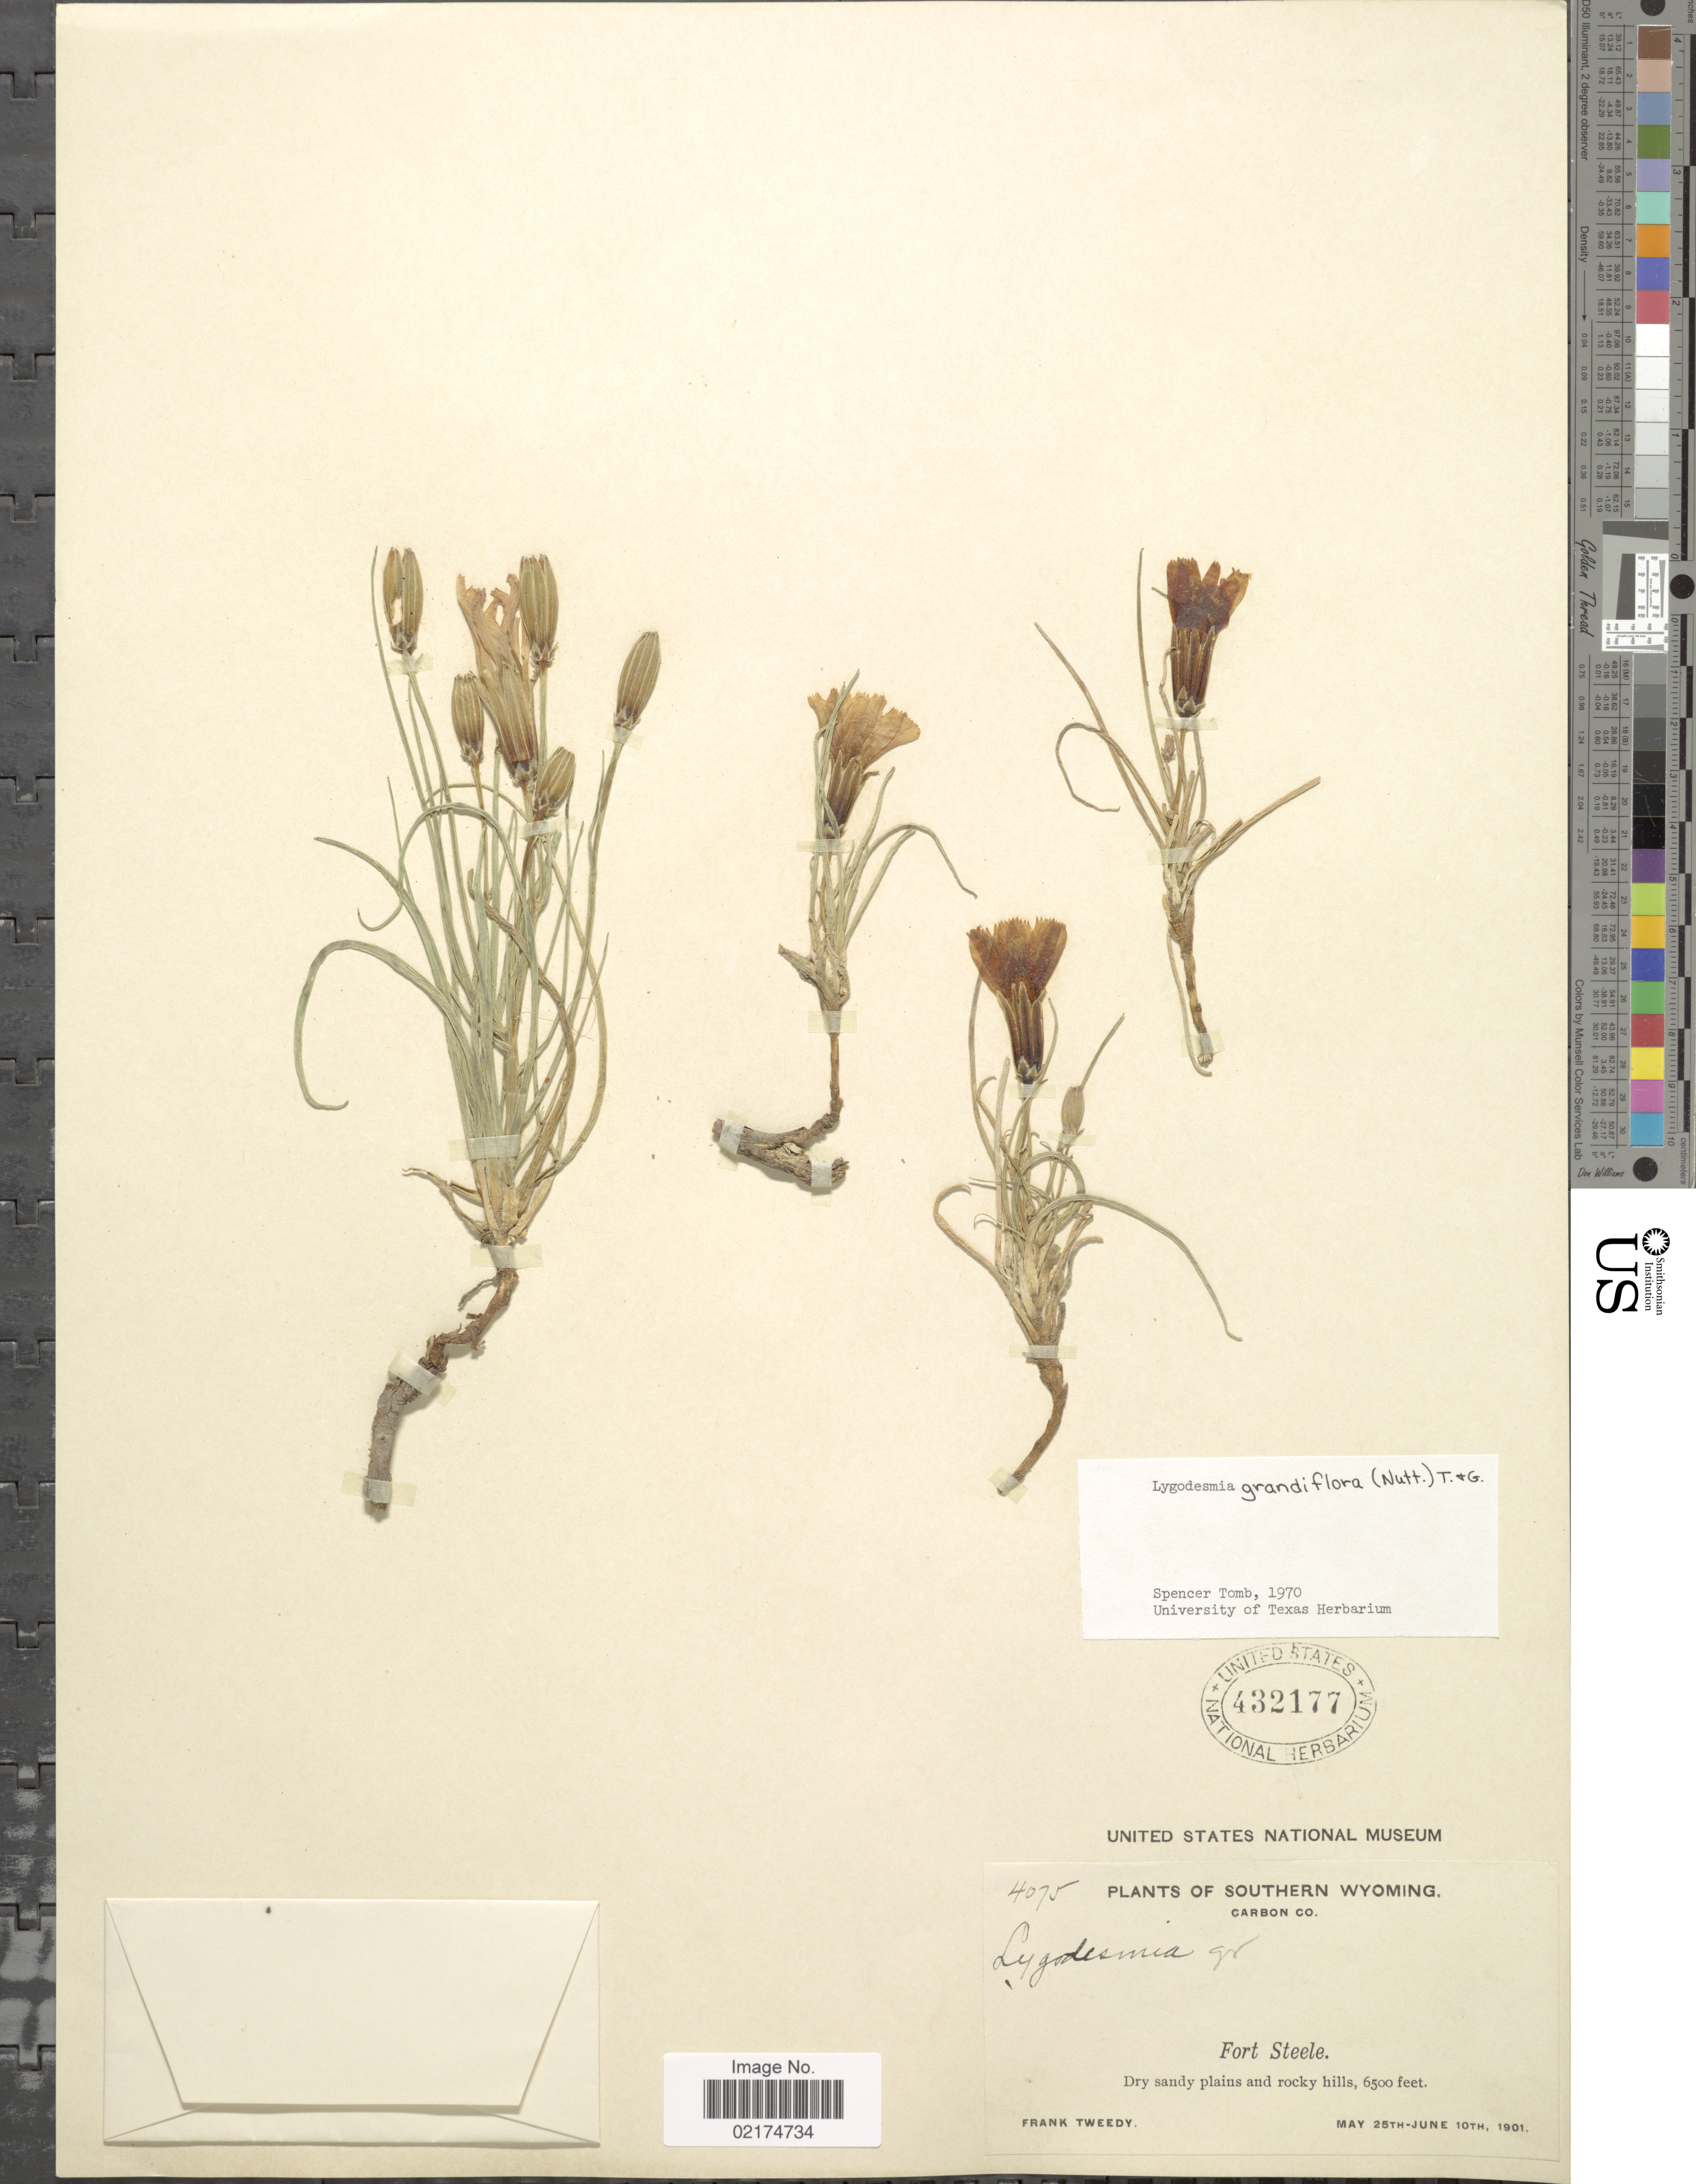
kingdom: Plantae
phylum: Tracheophyta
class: Magnoliopsida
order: Asterales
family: Asteraceae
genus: Lygodesmia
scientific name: Lygodesmia grandiflora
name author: Torr. & A. Gray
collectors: F. Tweedy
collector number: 4075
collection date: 1901-05-25/1901-06-10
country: United States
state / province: Wyoming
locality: Southern Wyoming, Carbon Co. Fort Steele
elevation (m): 1981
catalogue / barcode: US 432177